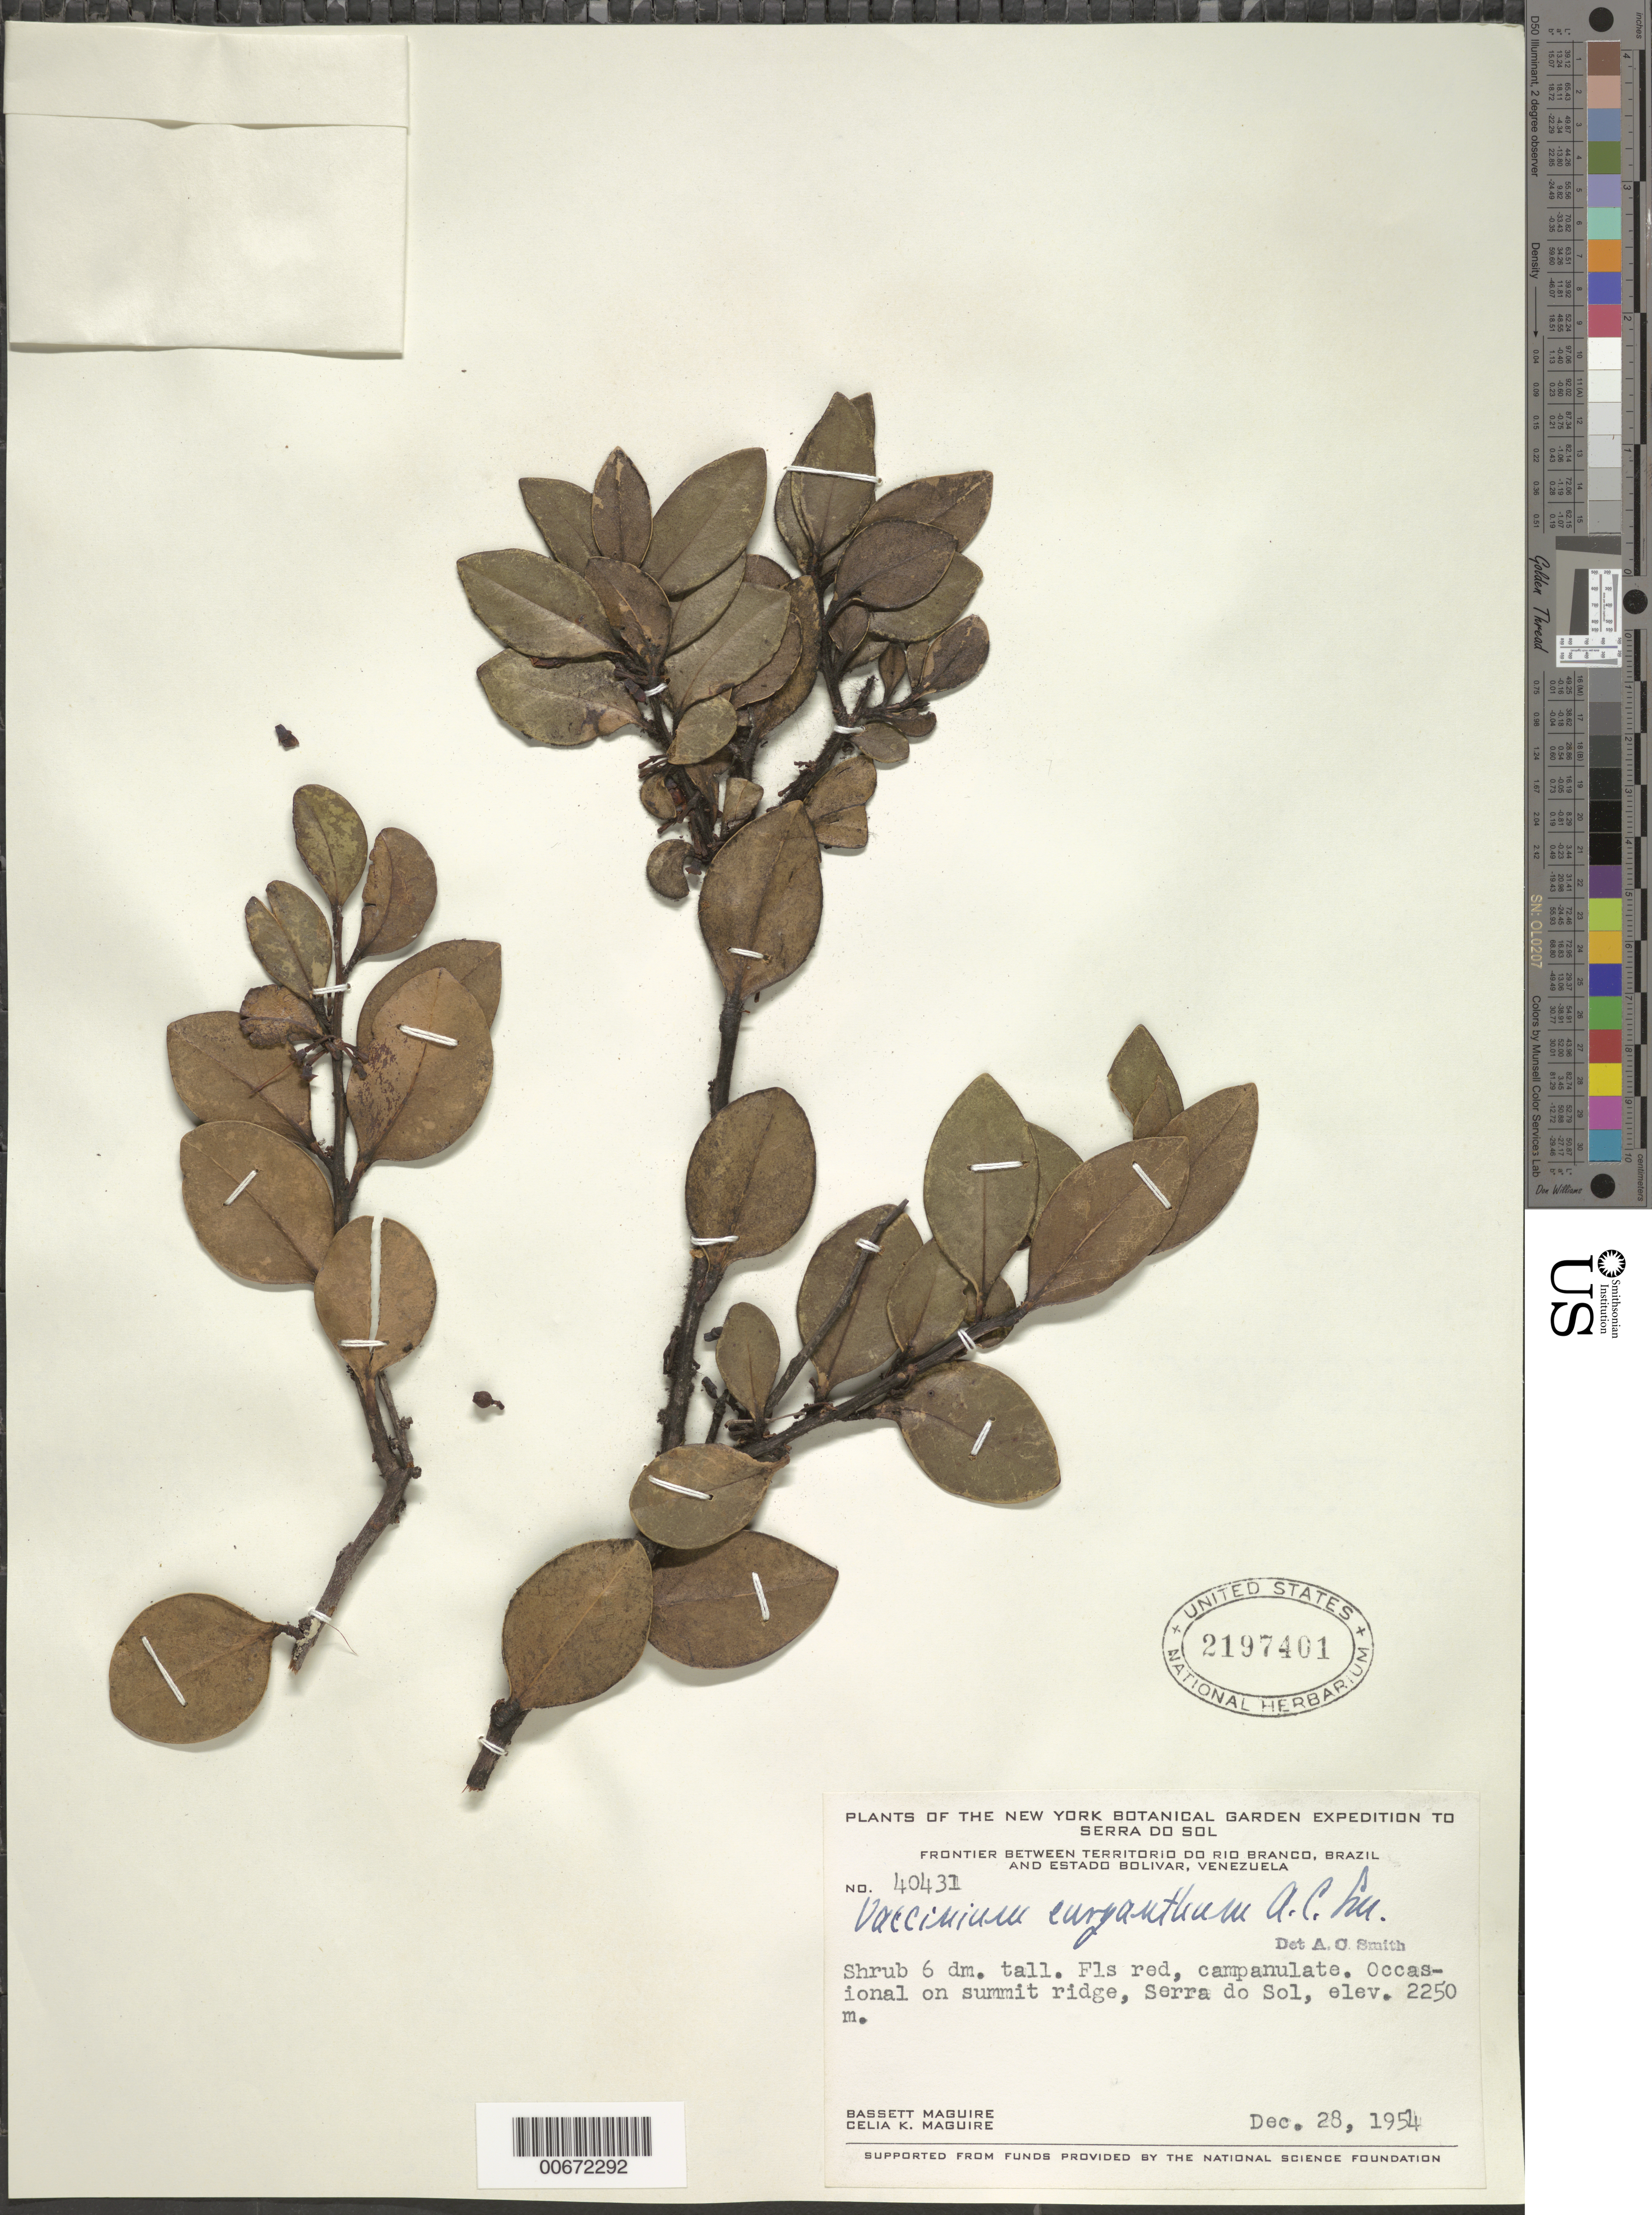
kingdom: Plantae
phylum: Tracheophyta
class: Magnoliopsida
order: Ericales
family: Ericaceae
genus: Vaccinium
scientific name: Vaccinium euryanthum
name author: A.C. Sm.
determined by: Smith, A. C.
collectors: B. Maguire & C. K. Maguire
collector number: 40431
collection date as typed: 28-Dec-54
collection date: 1954-12-28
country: Venezuela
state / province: Bolívar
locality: Serra do Sol, frontier betw. TerRiver do Río Branco, Brazil & Bolívar, Venezuela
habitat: Summit ridge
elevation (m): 2073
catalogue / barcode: US 2197401